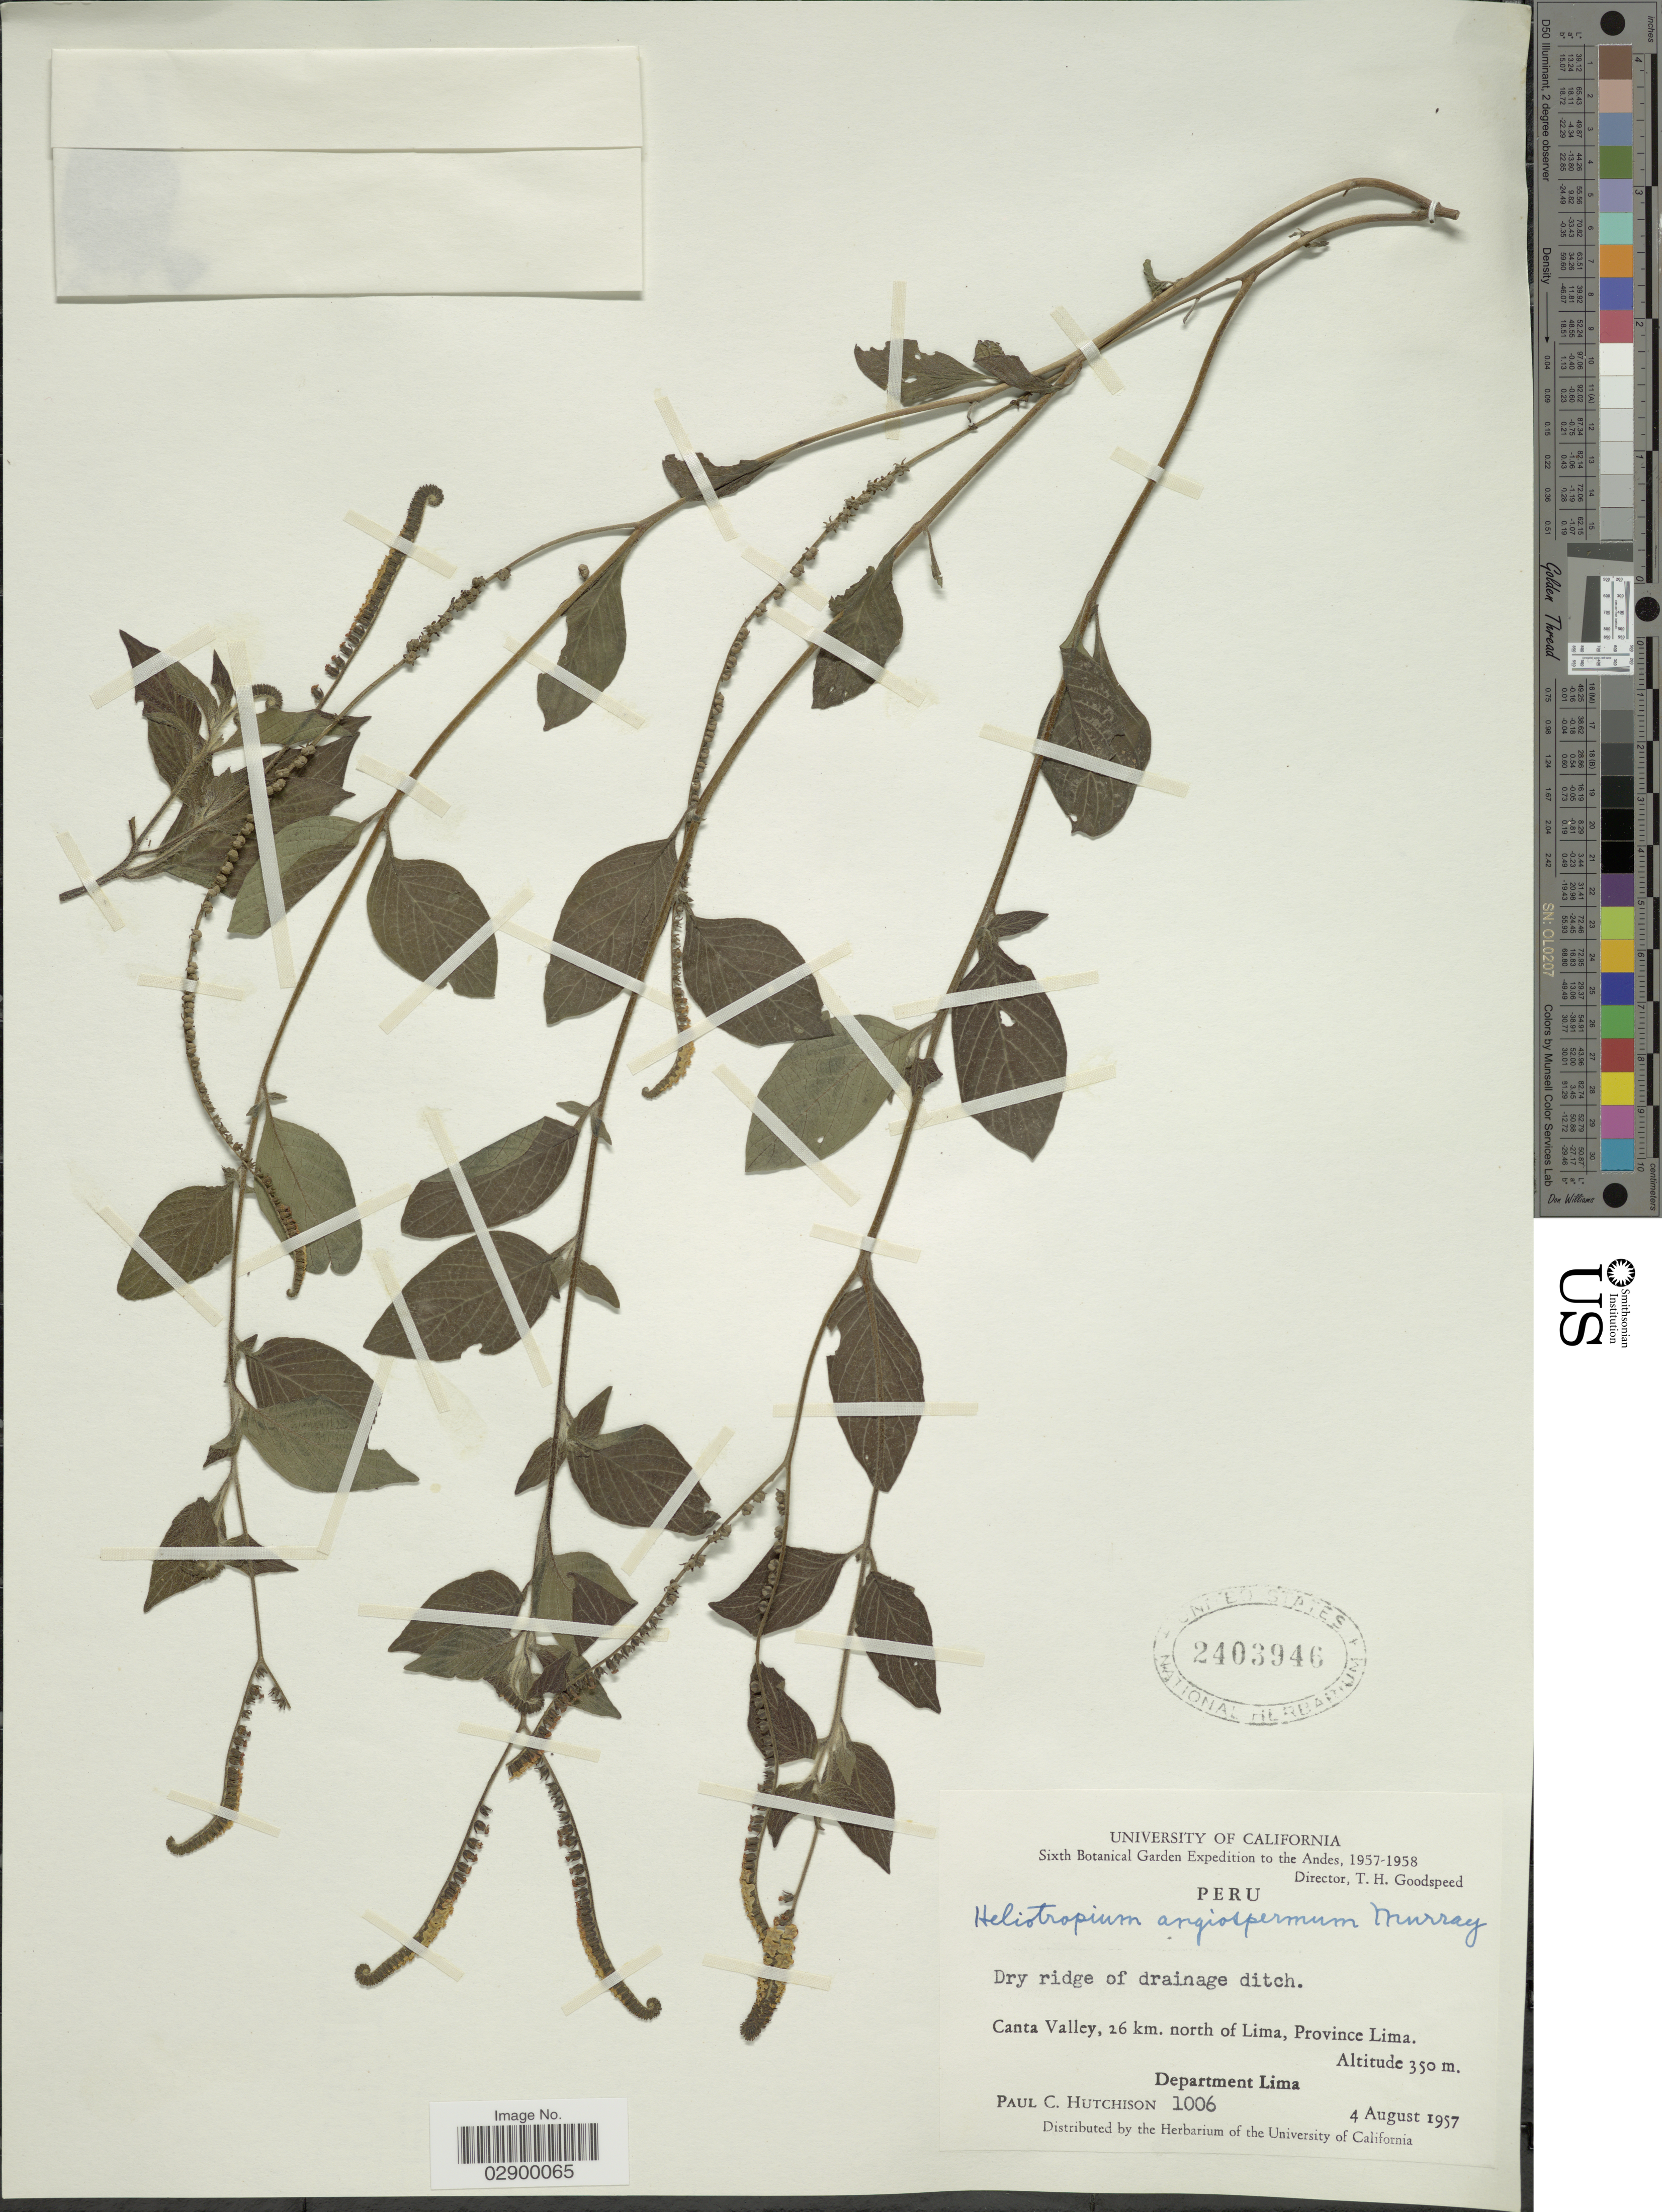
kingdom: Plantae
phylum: Tracheophyta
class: Magnoliopsida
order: Boraginales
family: Heliotropiaceae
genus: Heliotropium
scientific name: Heliotropium angiospermum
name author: Murray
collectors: P. C. Hutchison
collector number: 1006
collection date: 1957-08-04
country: Peru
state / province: Lima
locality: Andes. Canta Valley, 26 km. north of Lima, Province Lima. Department Lima.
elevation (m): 350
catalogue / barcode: US 2403946